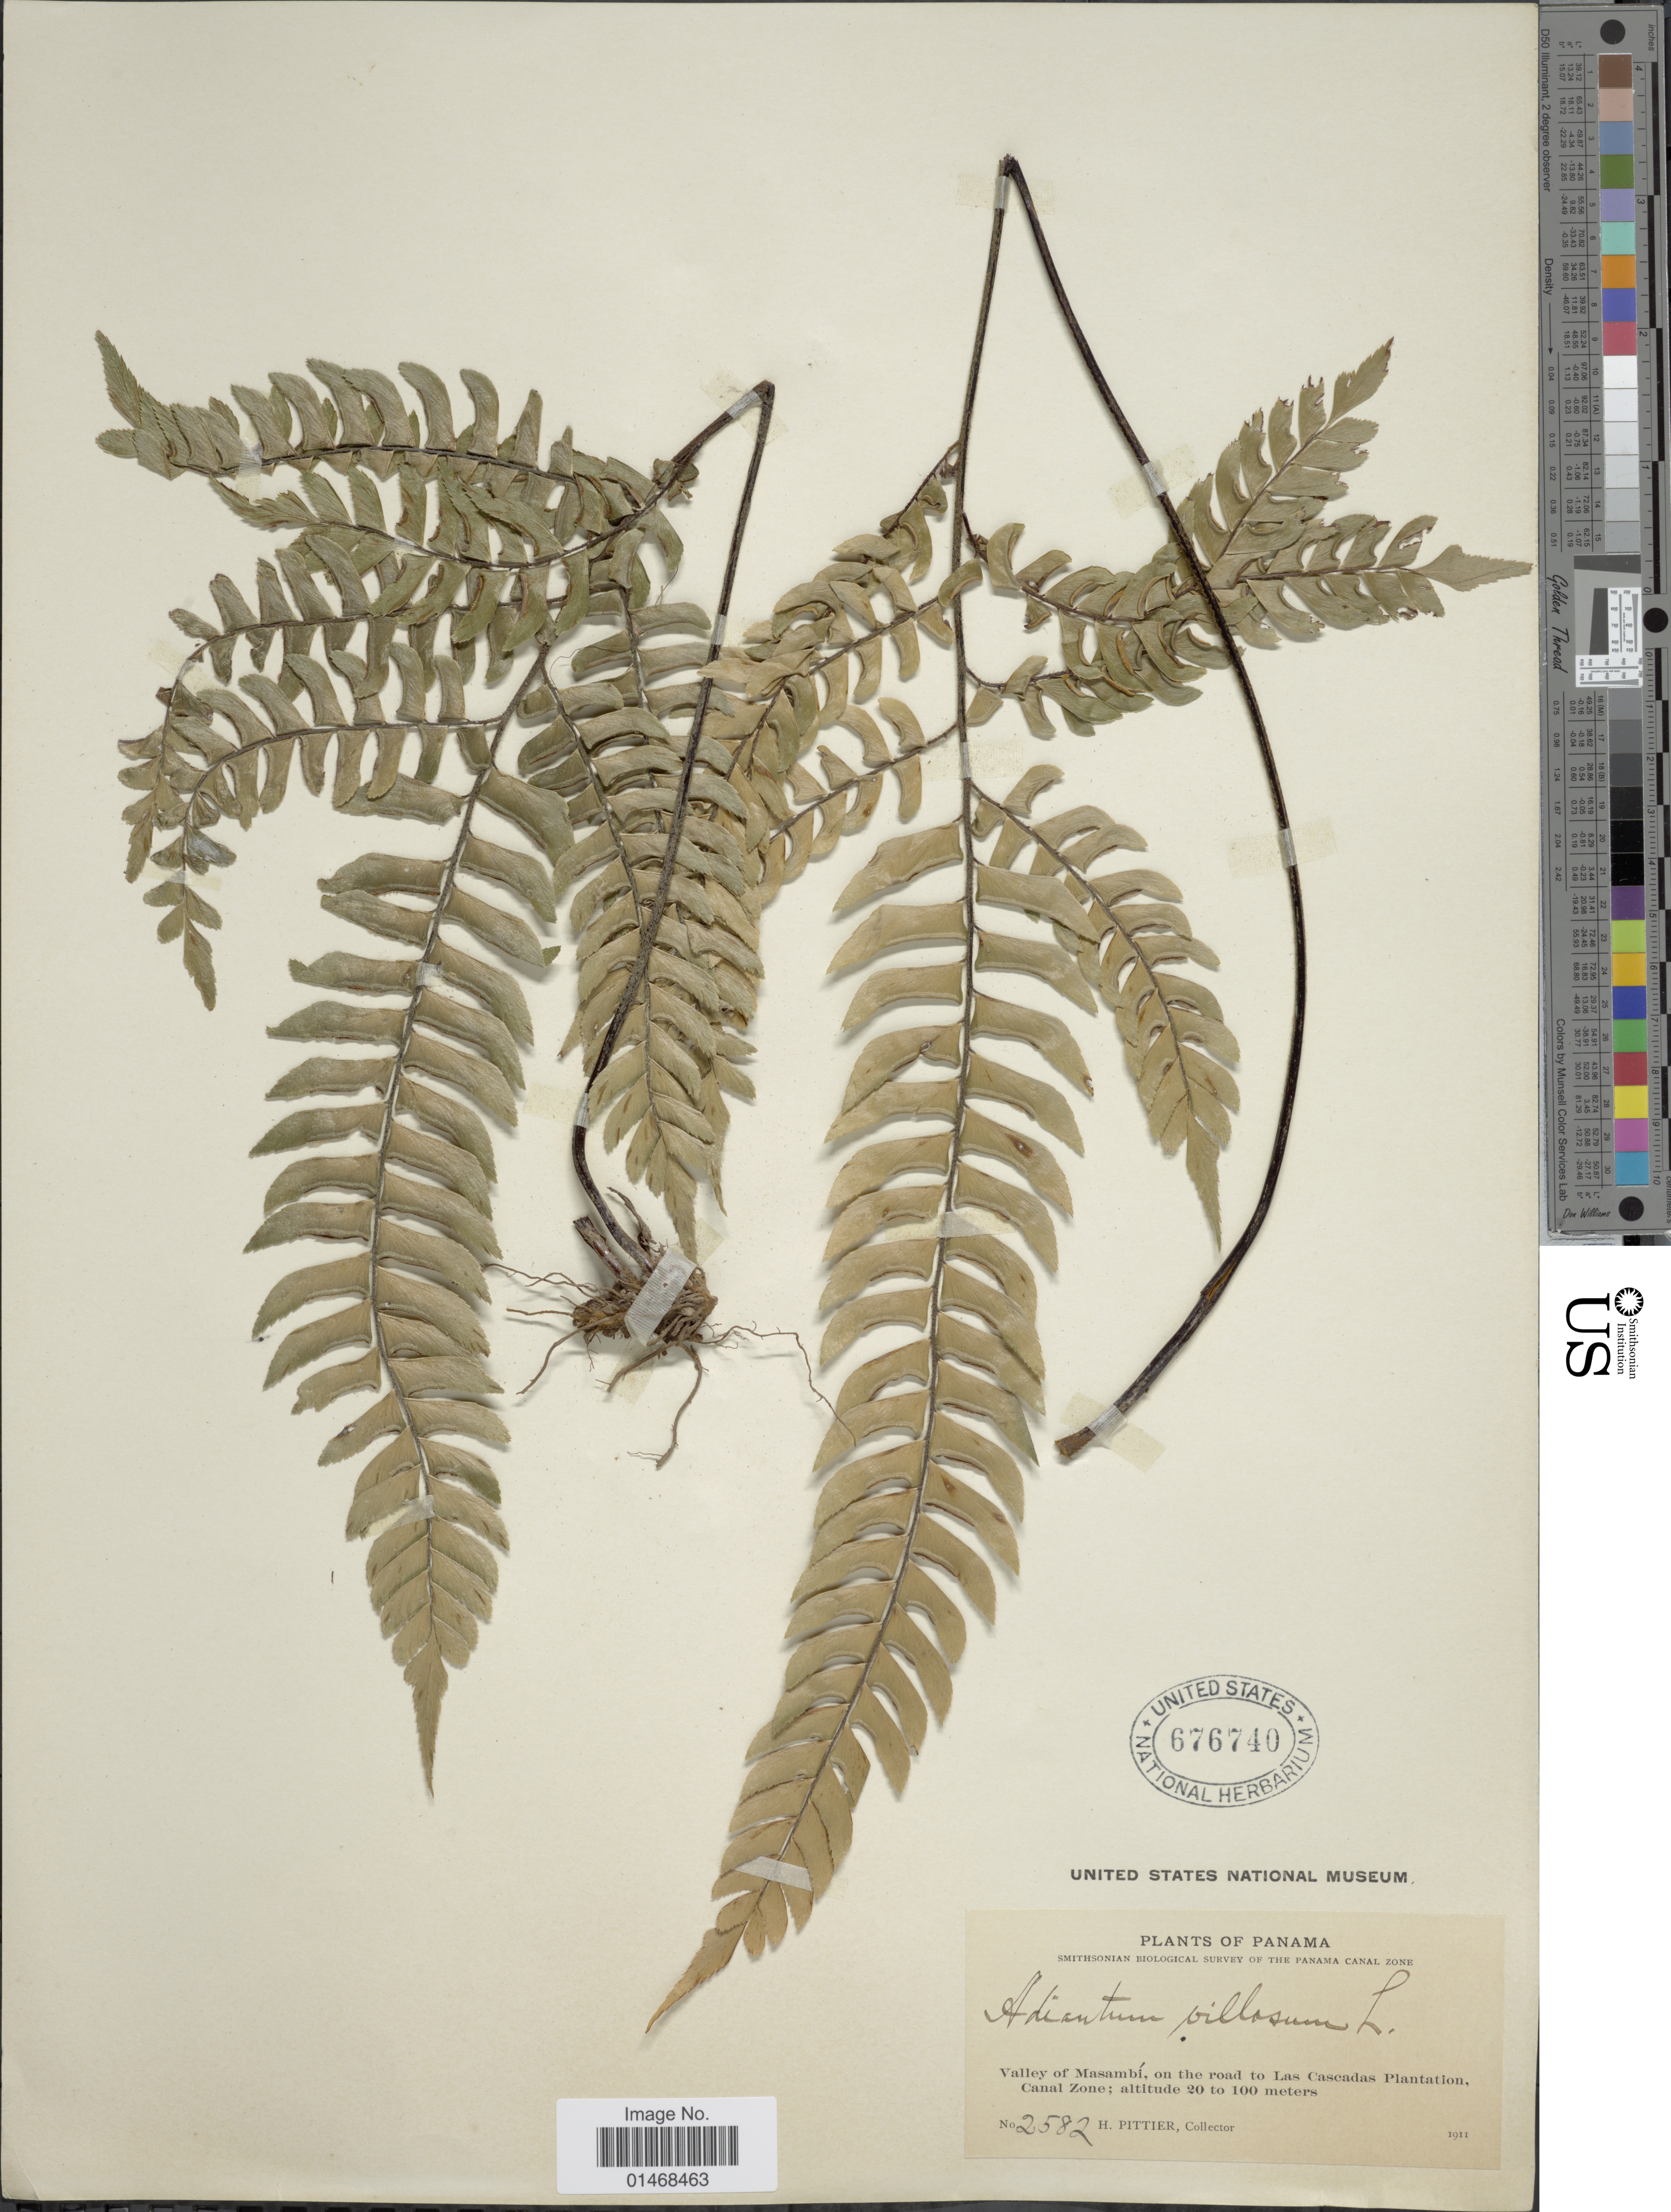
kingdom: Plantae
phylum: Tracheophyta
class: Polypodiopsida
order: Polypodiales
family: Pteridaceae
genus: Adiantum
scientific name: Adiantum villosum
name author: L.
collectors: H. F. Pittier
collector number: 2582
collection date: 1911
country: Panama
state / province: Colón / Panamá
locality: Valley of Masambí, on the road to Las Cascadas Plantation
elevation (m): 20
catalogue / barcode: US 676740